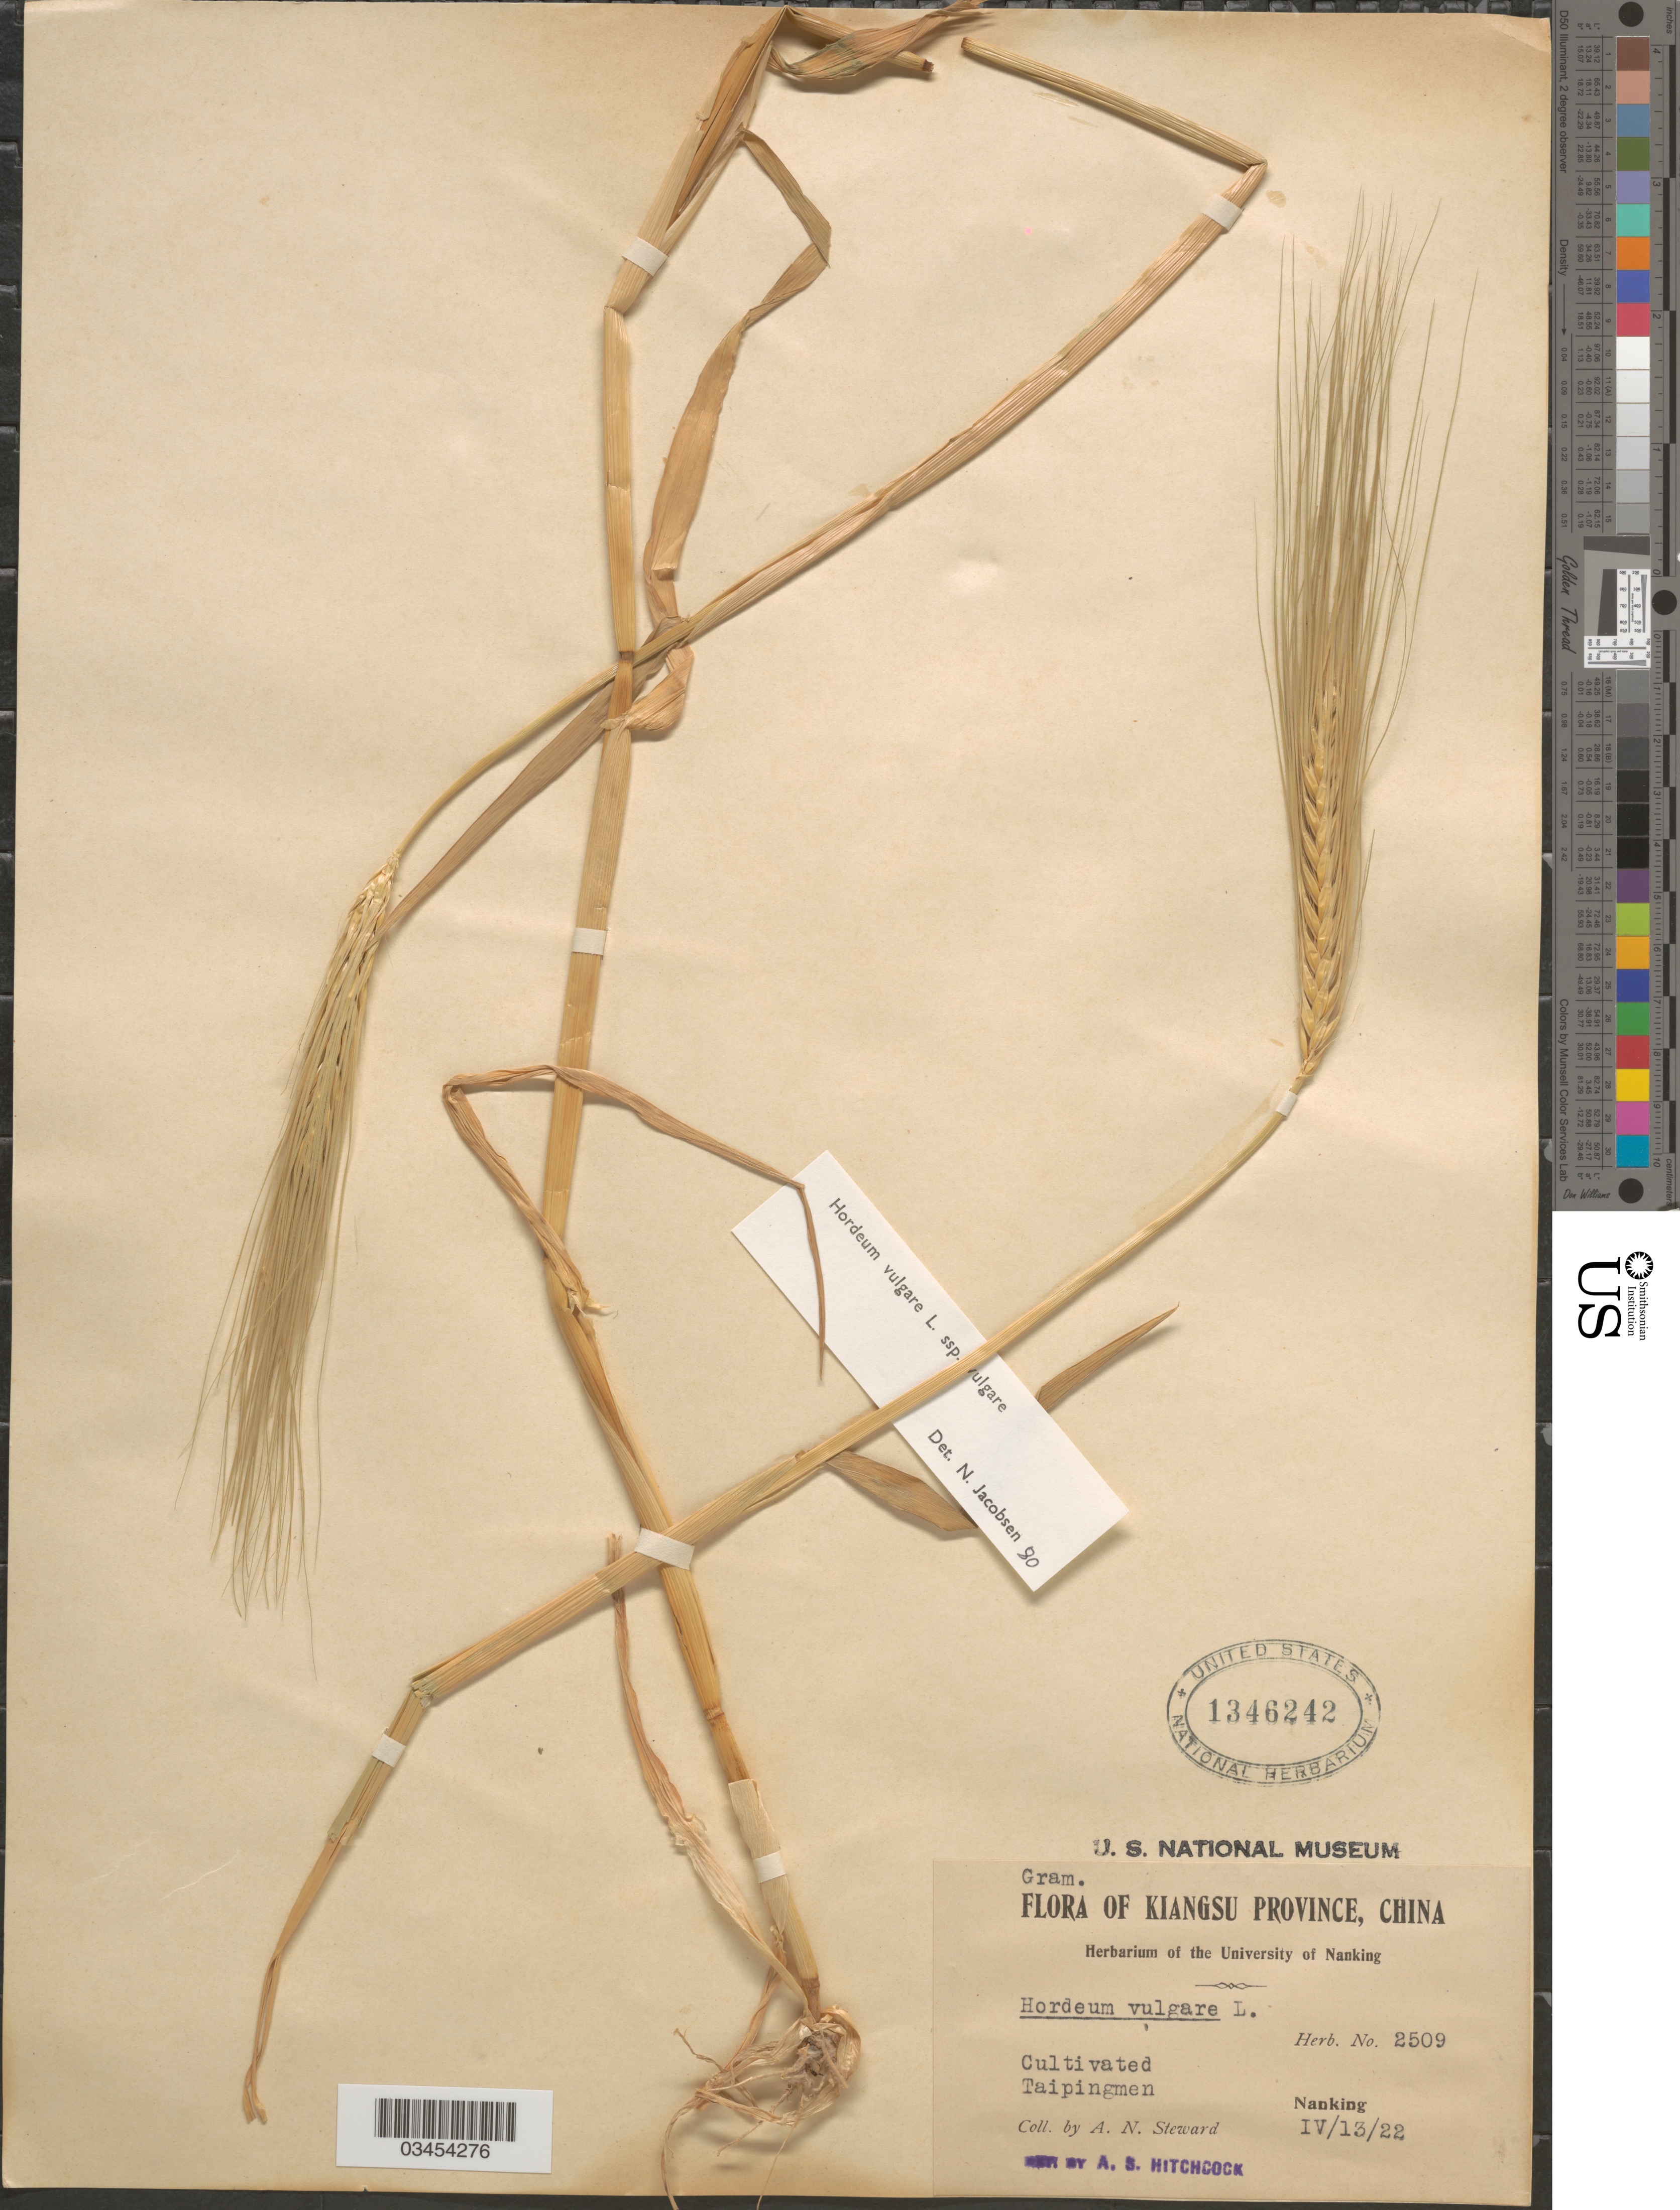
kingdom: Plantae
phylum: Tracheophyta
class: Liliopsida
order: Poales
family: Poaceae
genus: Hordeum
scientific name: Hordeum vulgare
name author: L.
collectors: A. N. Steward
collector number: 2509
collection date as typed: Transcribed d/m/y: 13/4/22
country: China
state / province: Jiangsu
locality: Kiangsu Province. Taipingmen. Nanking.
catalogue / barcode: US 1346242